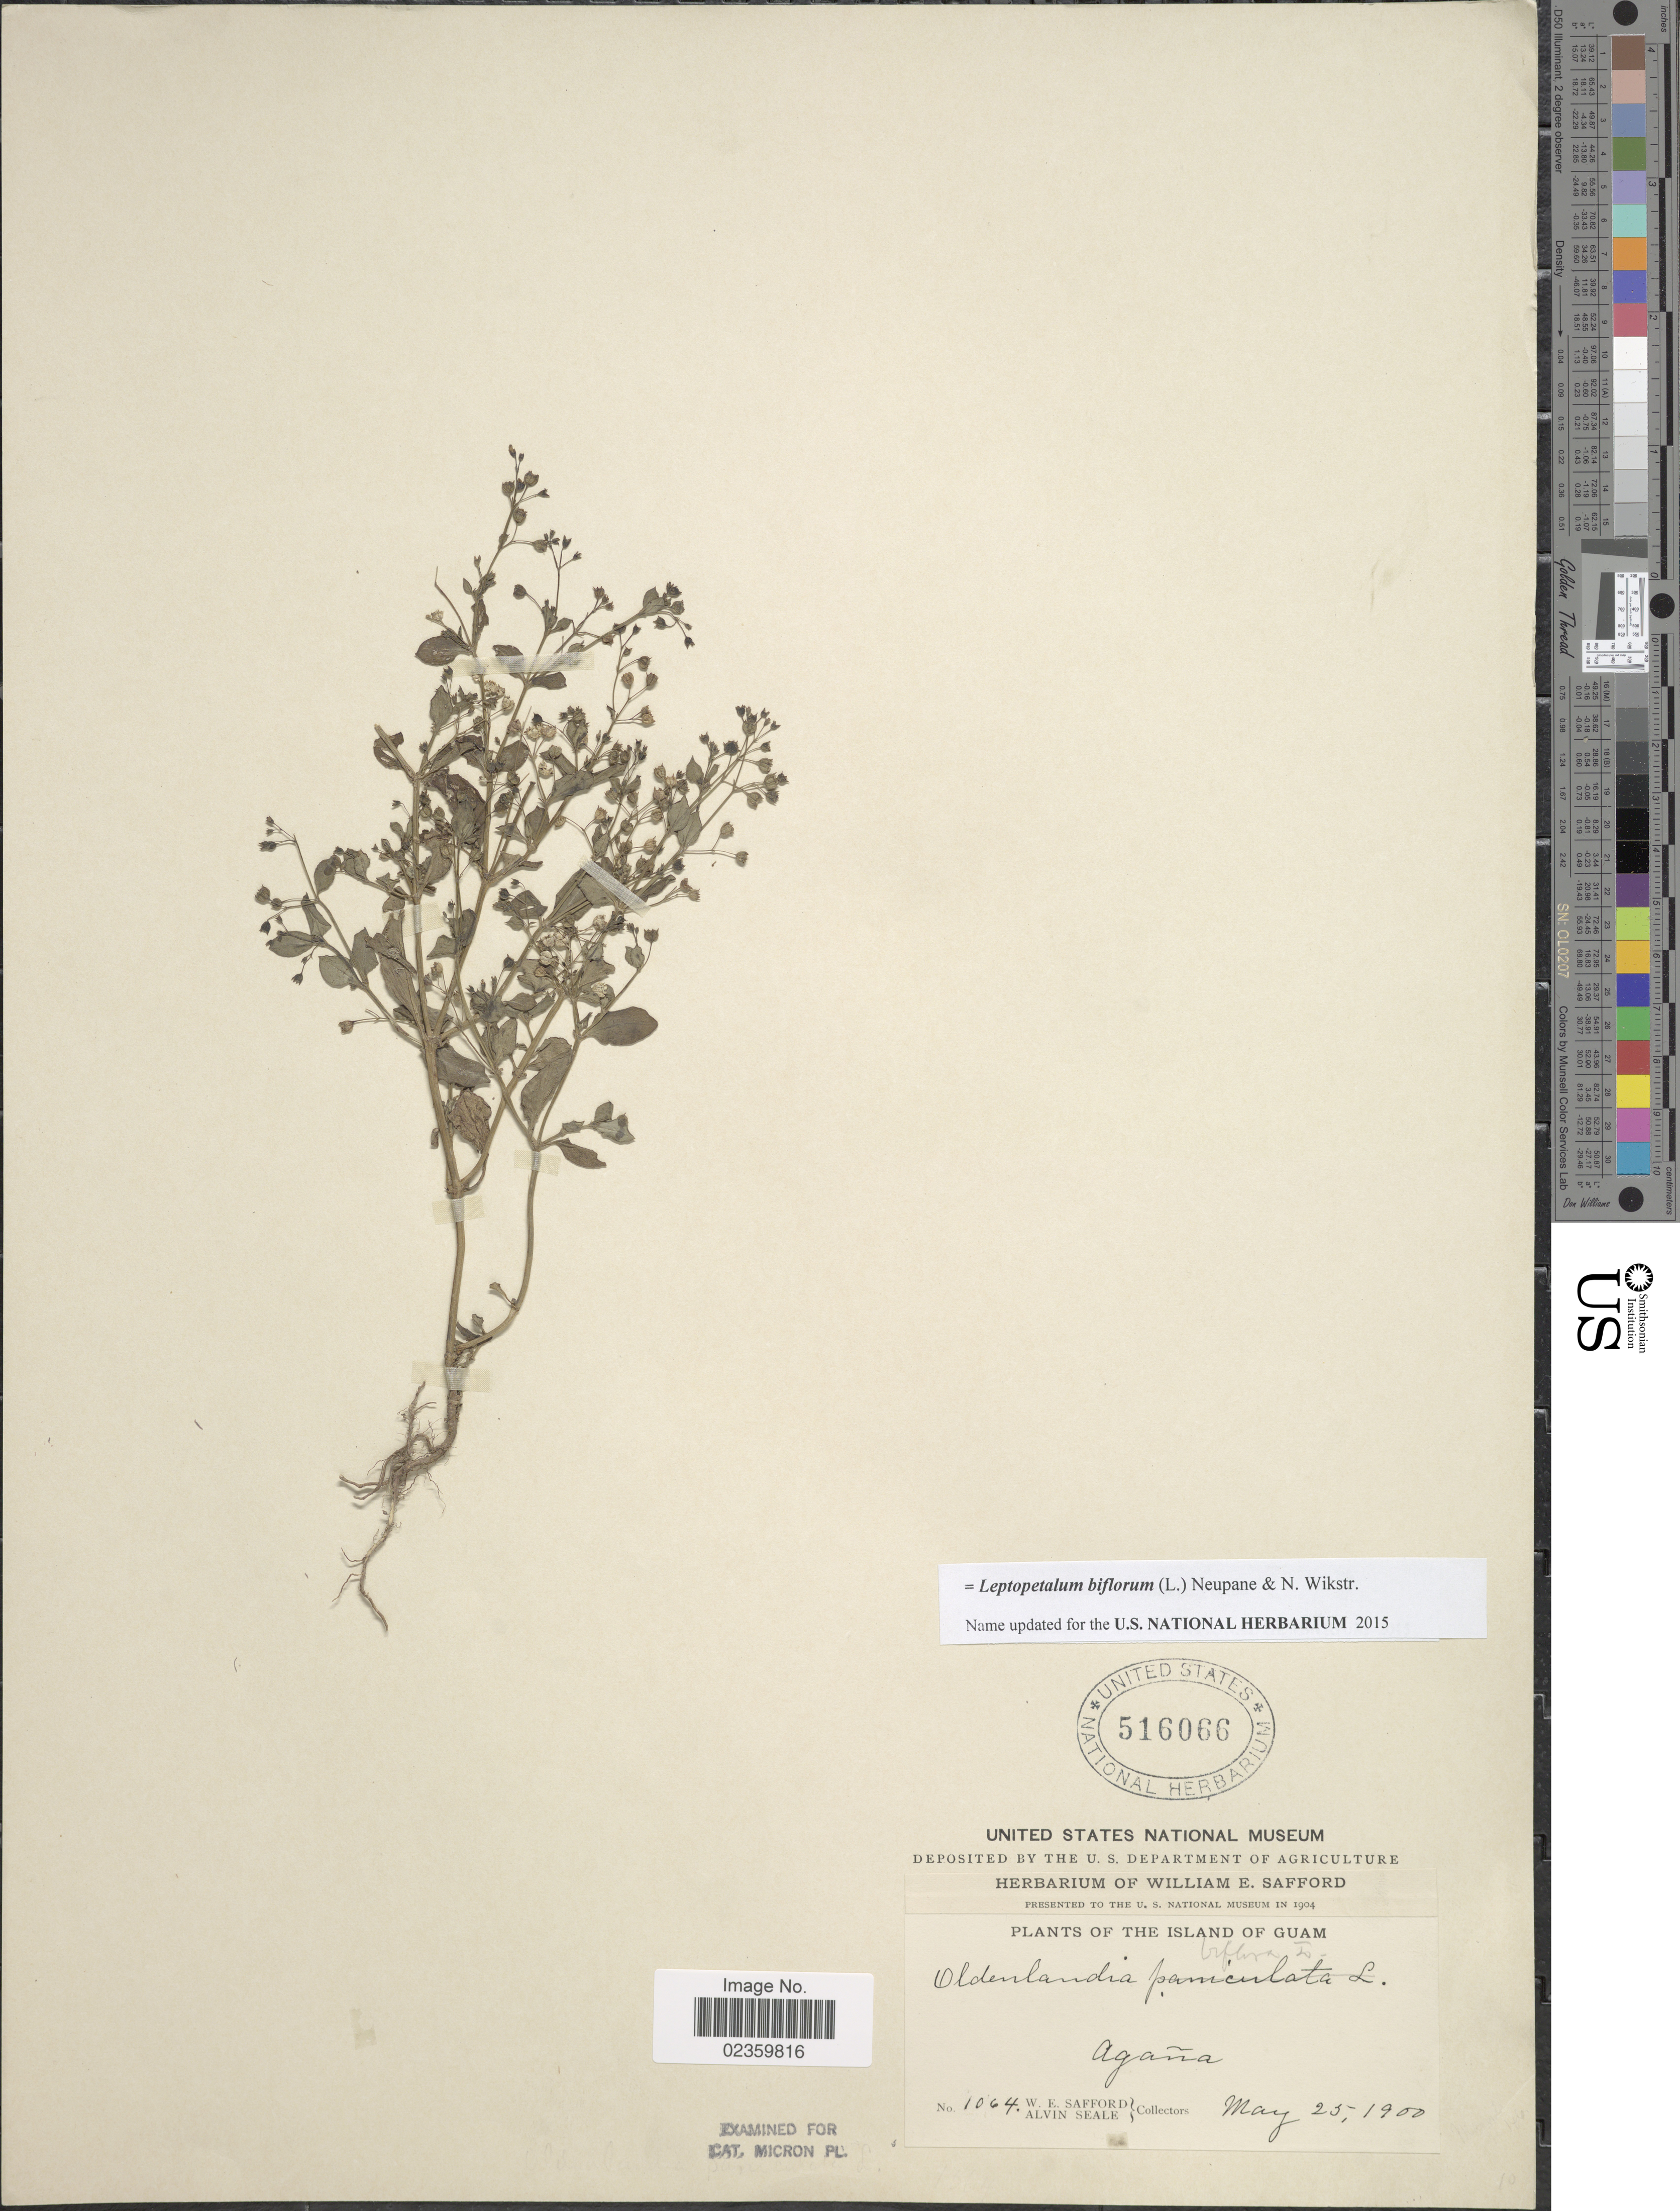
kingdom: Plantae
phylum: Tracheophyta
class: Magnoliopsida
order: Gentianales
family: Rubiaceae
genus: Leptopetalum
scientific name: Leptopetalum biflorum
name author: (L.) Neupane & N. Wikstr.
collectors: W. E. Safford & A. Seale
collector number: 1064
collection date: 1900-05-25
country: Guam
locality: The Island of Guam, Agana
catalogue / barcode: US 516066